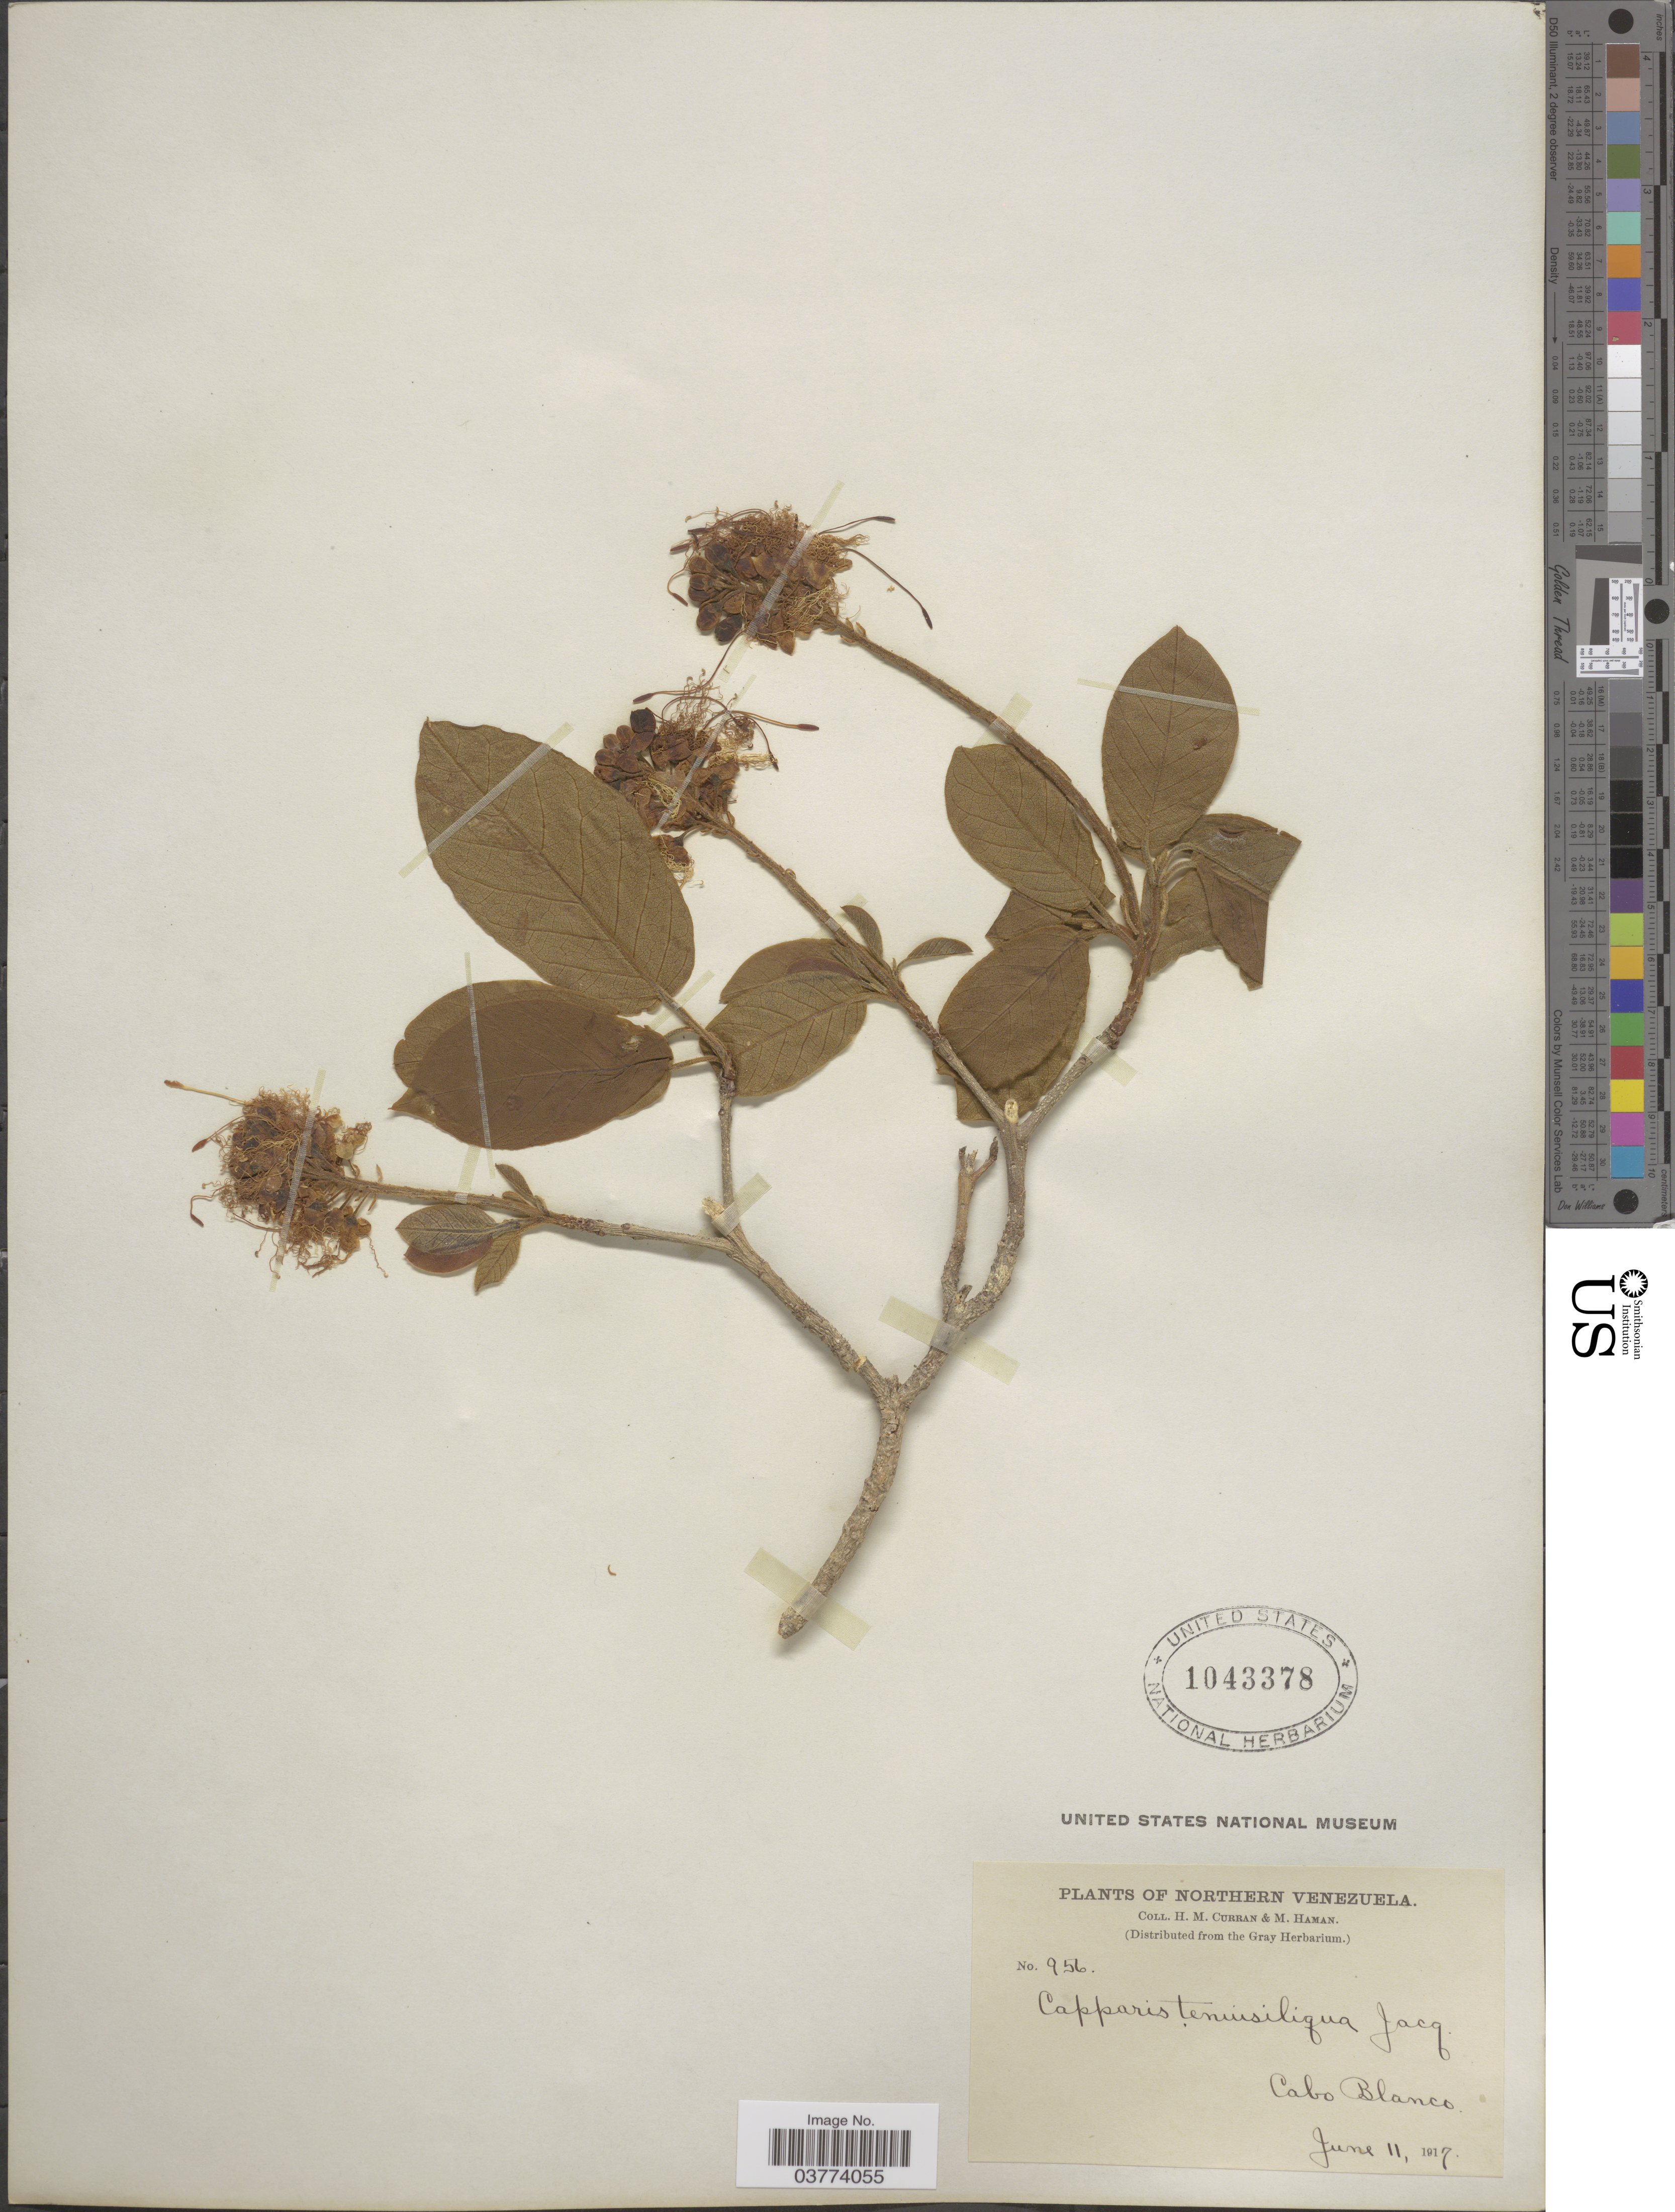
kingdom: Plantae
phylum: Tracheophyta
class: Magnoliopsida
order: Brassicales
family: Capparaceae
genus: Monilicarpa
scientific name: Monilicarpa tenuisiliqua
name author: (Jacq.) Cornejo & Iltis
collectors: H. M. Curran & M. Haman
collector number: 956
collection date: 1917-06-11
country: Venezuela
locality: Northern Venezuela. Cabo Blanco.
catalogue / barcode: US 1043378